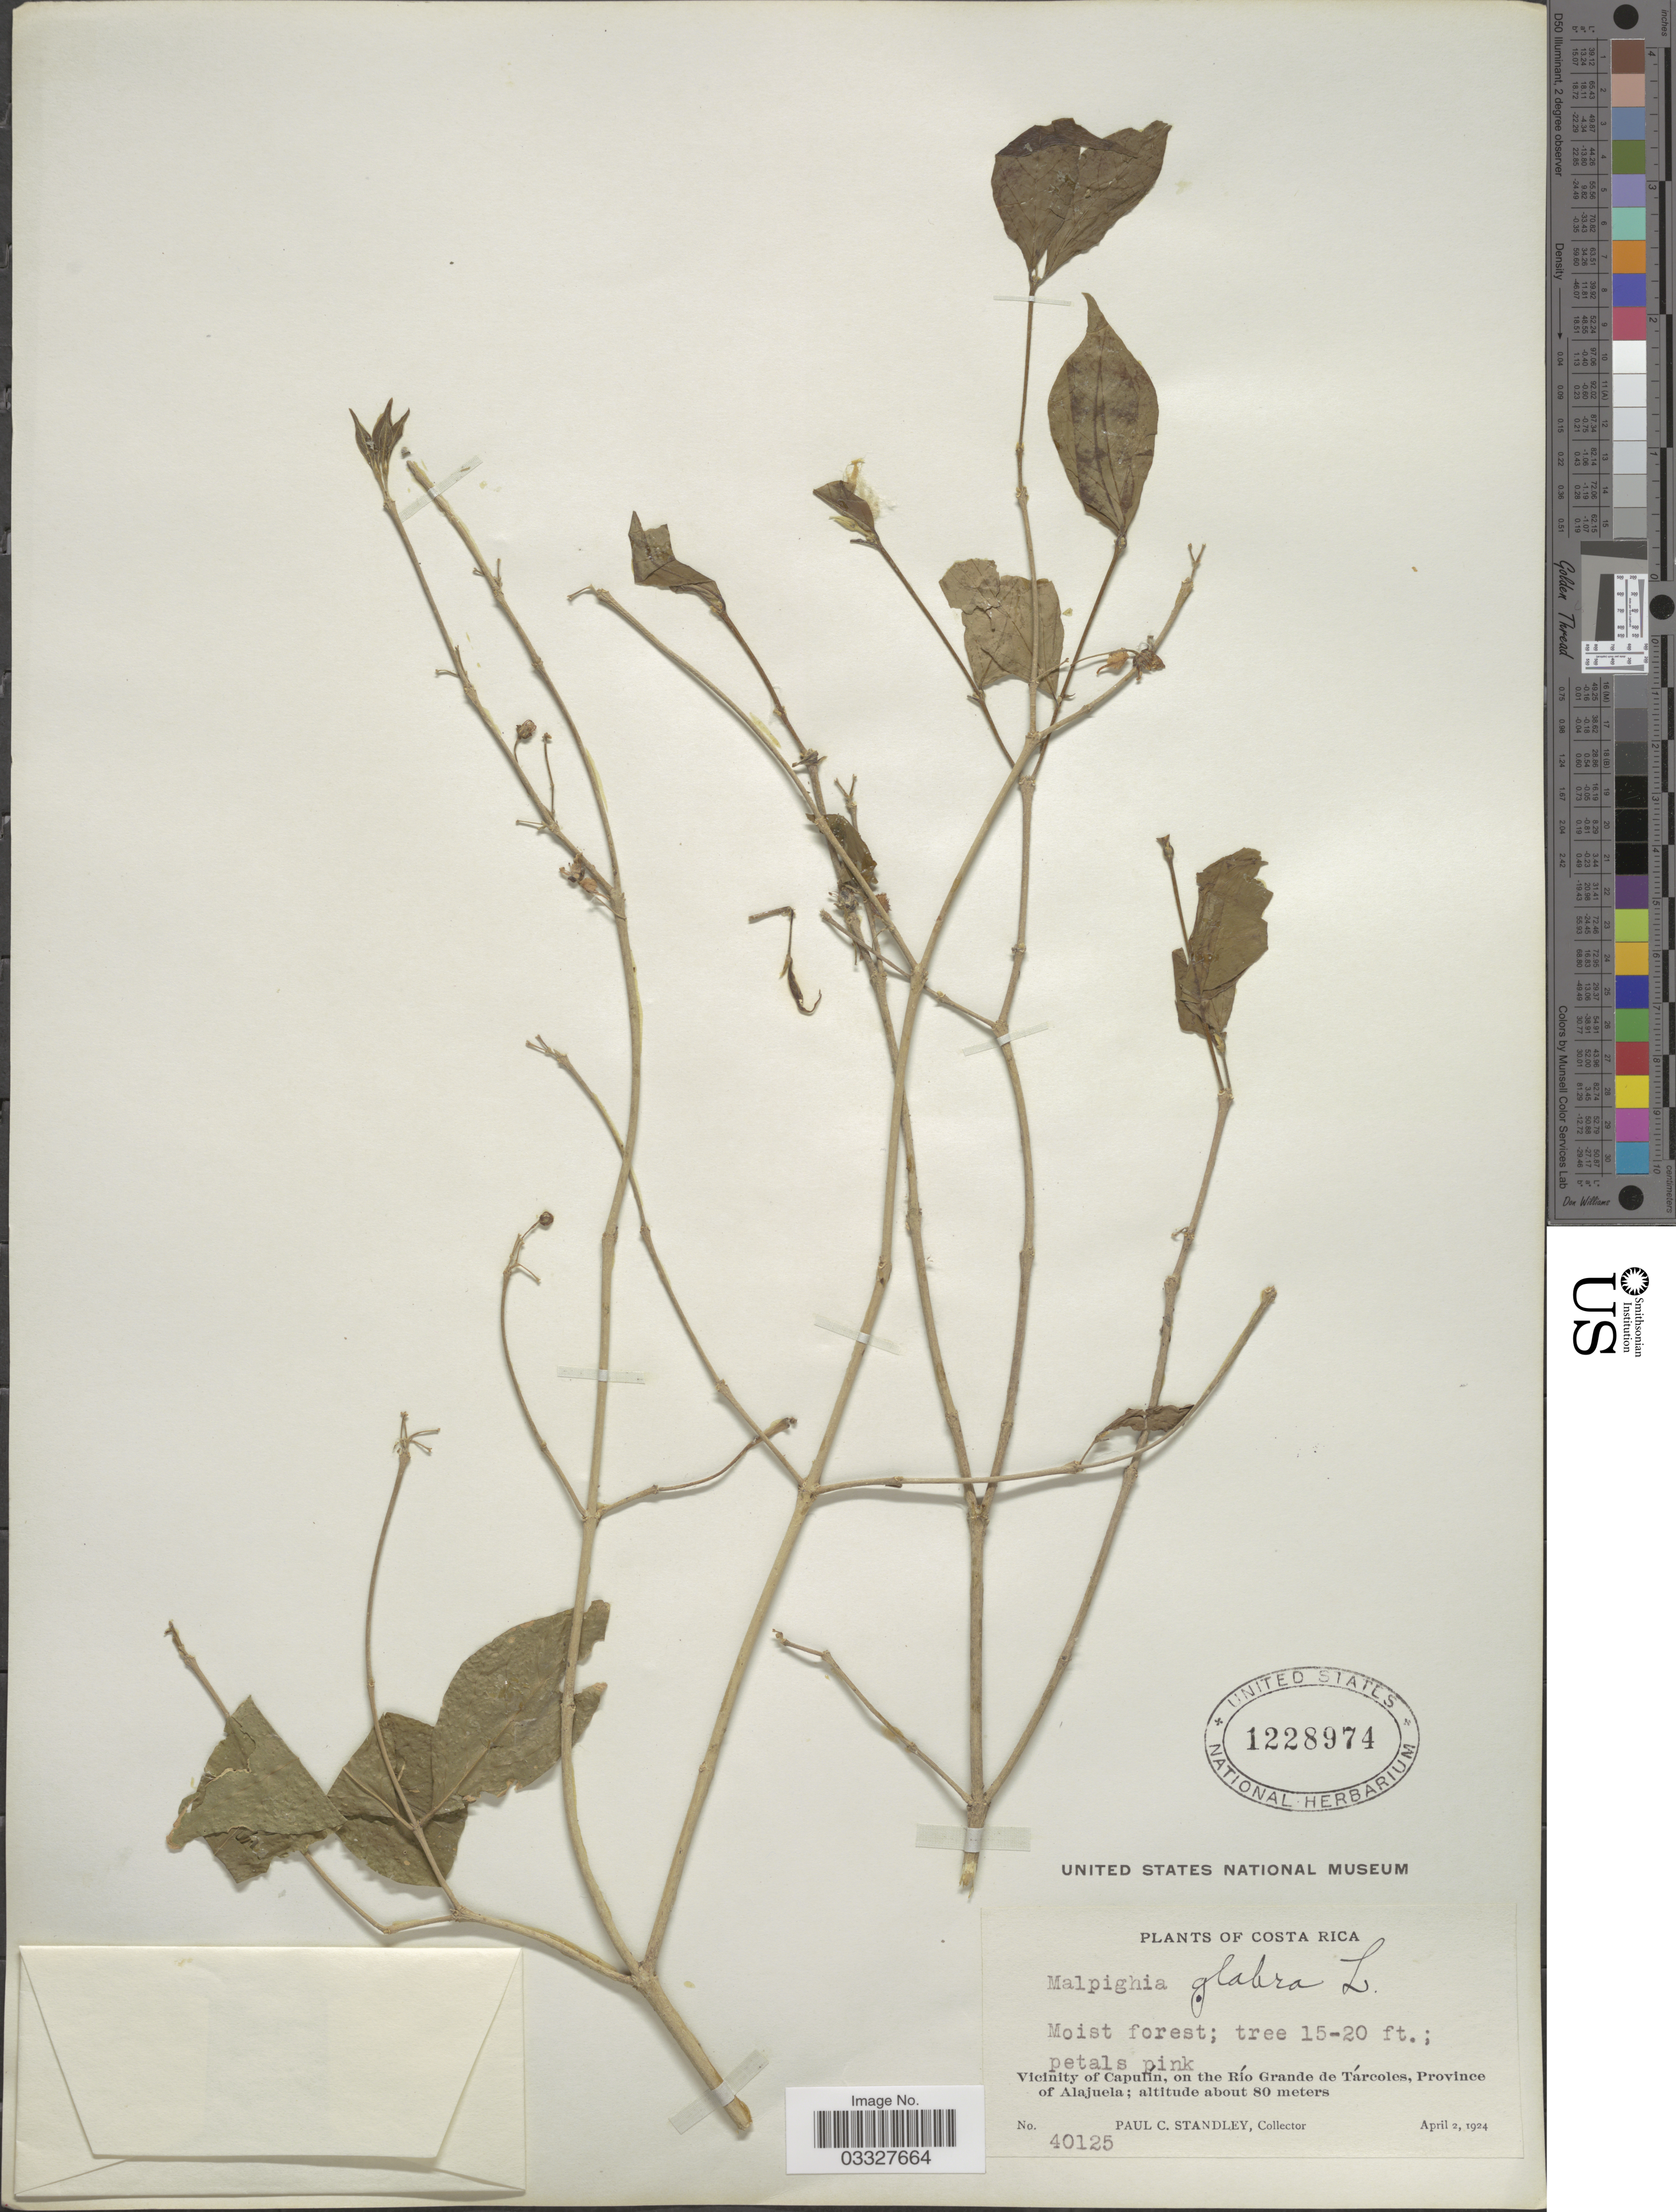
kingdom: Plantae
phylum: Tracheophyta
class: Magnoliopsida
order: Malpighiales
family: Malpighiaceae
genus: Malpighia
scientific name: Malpighia glabra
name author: L.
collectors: P. C. Standley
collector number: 40125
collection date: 1924-04-02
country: Costa Rica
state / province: Alajuela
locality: Vicinity of Capulín, on the Río Grande de Tárcoles.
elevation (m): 80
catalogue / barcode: US 1228974